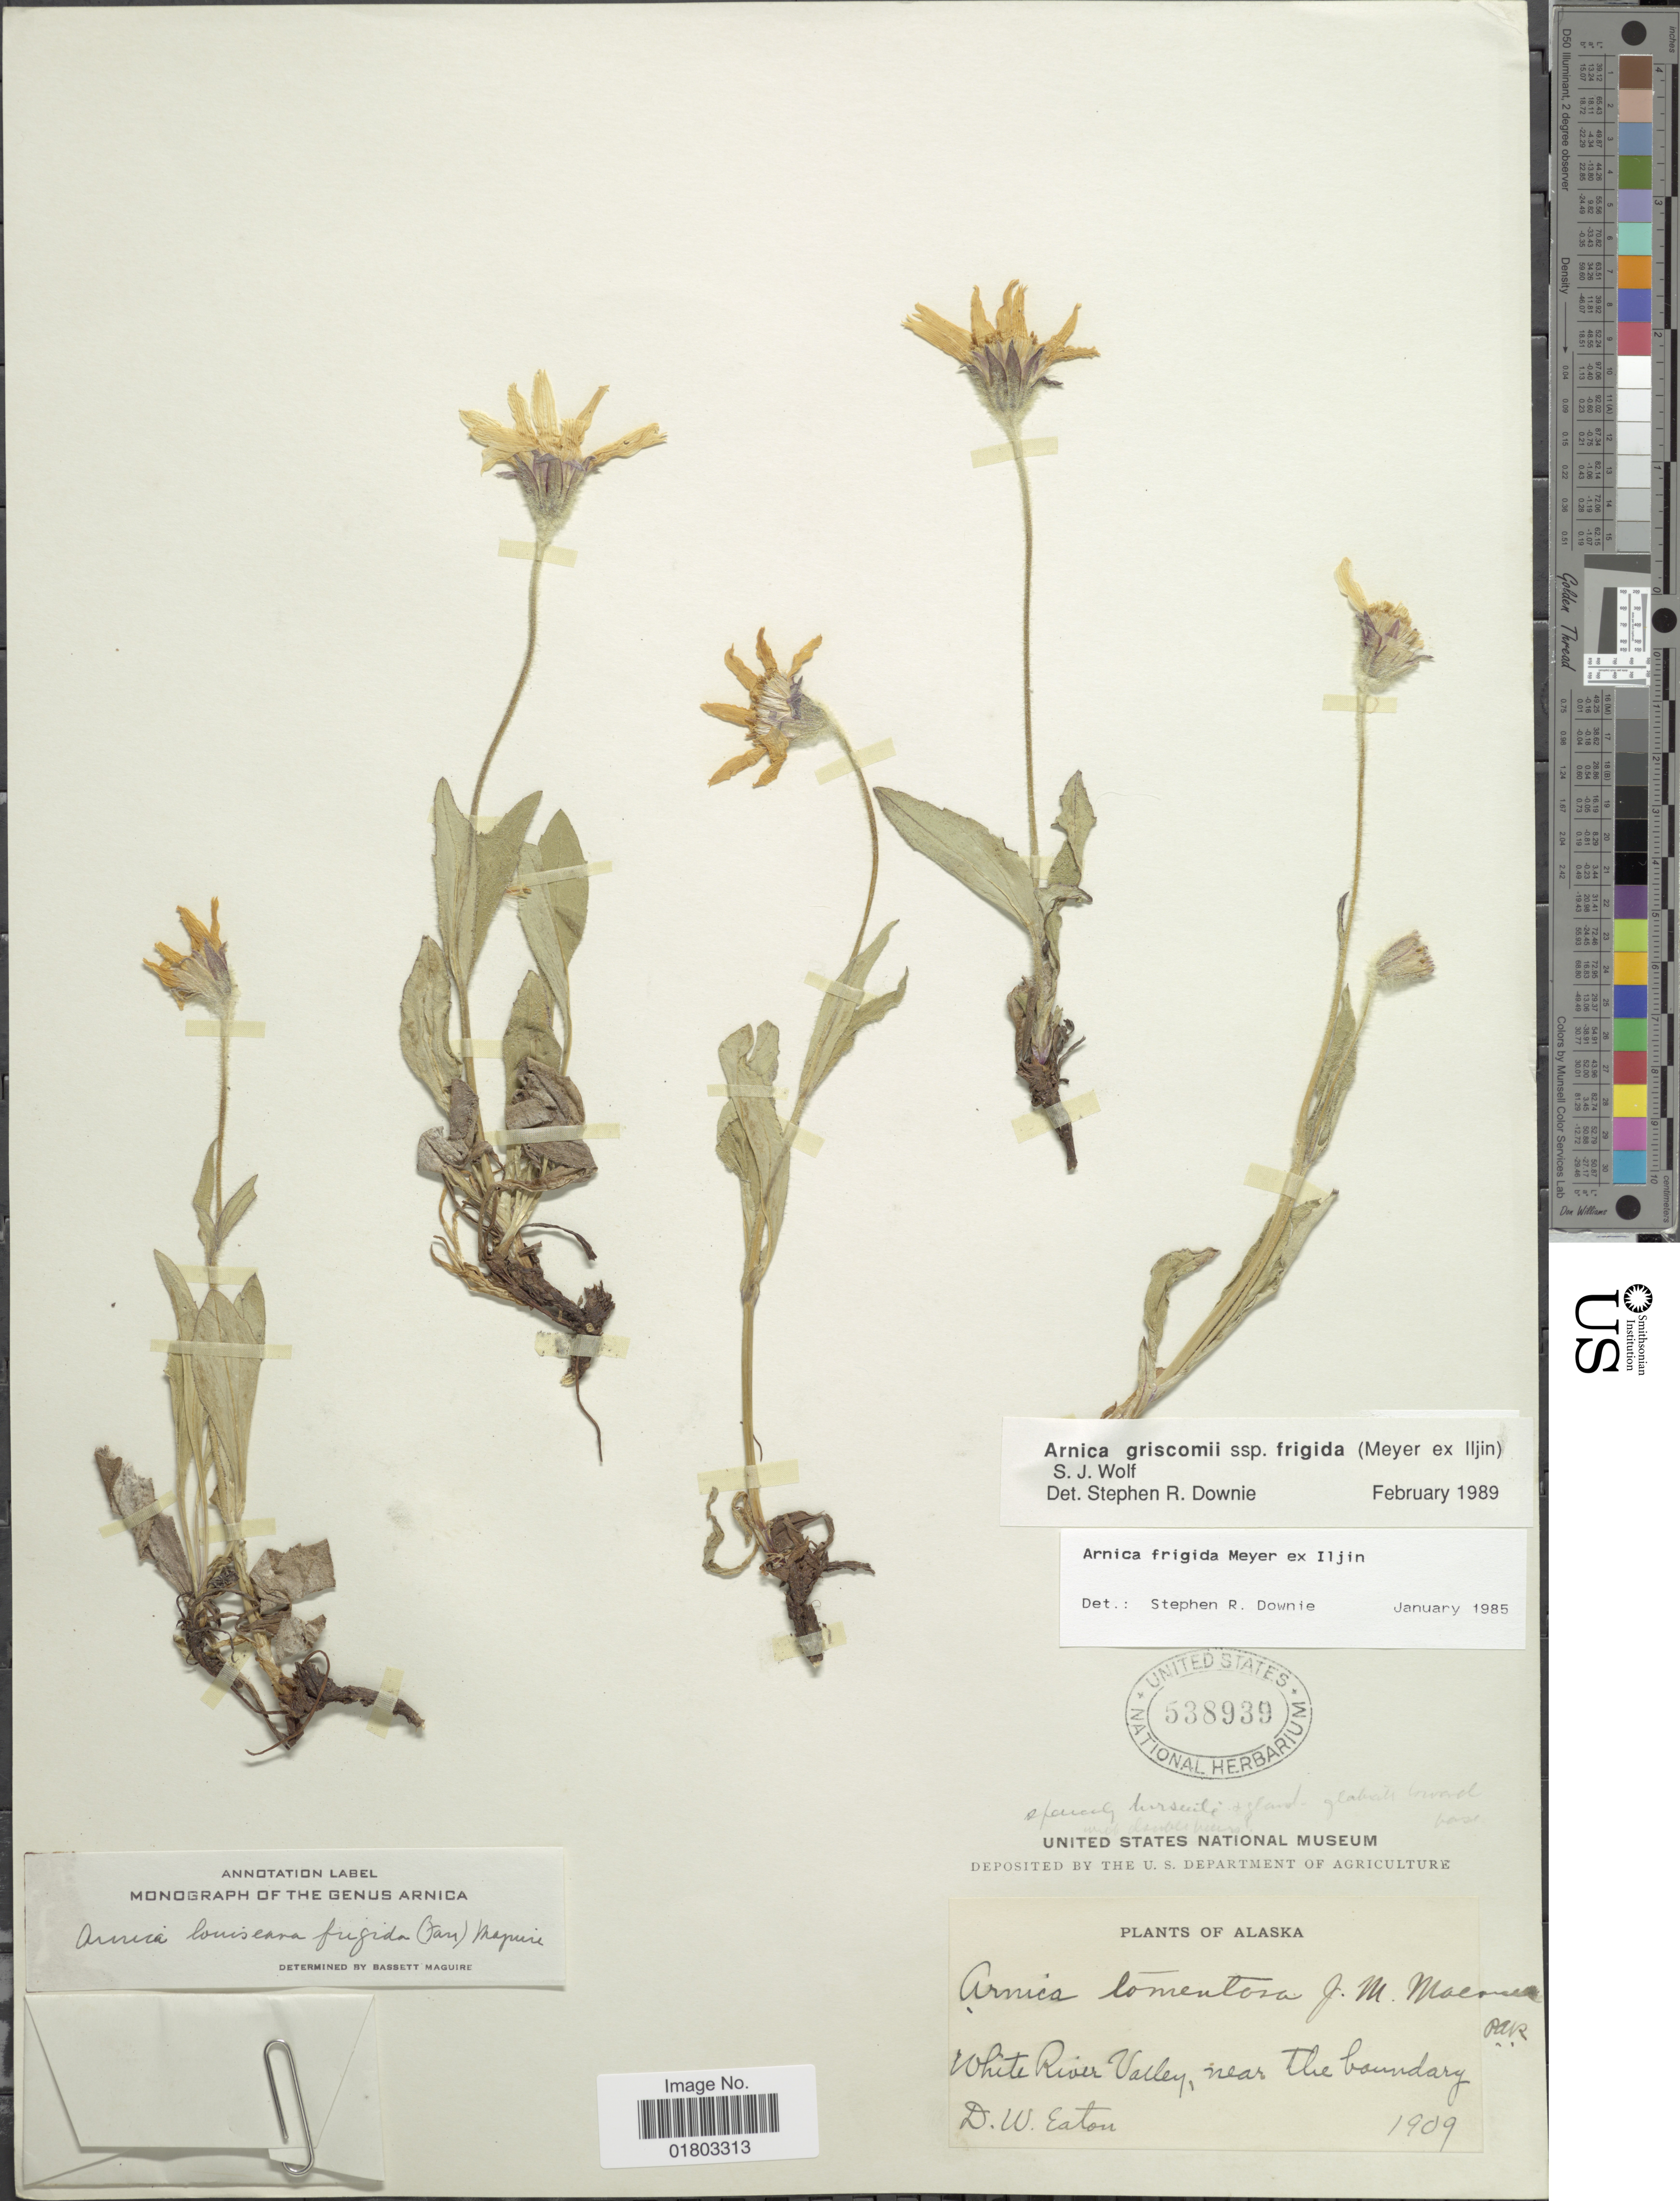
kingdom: Plantae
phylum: Tracheophyta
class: Magnoliopsida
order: Asterales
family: Asteraceae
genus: Arnica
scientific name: Arnica griscomii subsp. frigida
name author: (C.A. Mey. ex Iljin) S.J. Wolf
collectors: D. Eaton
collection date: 1909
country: United States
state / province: Alaska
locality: White River Valley, near the boundary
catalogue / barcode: US 538939